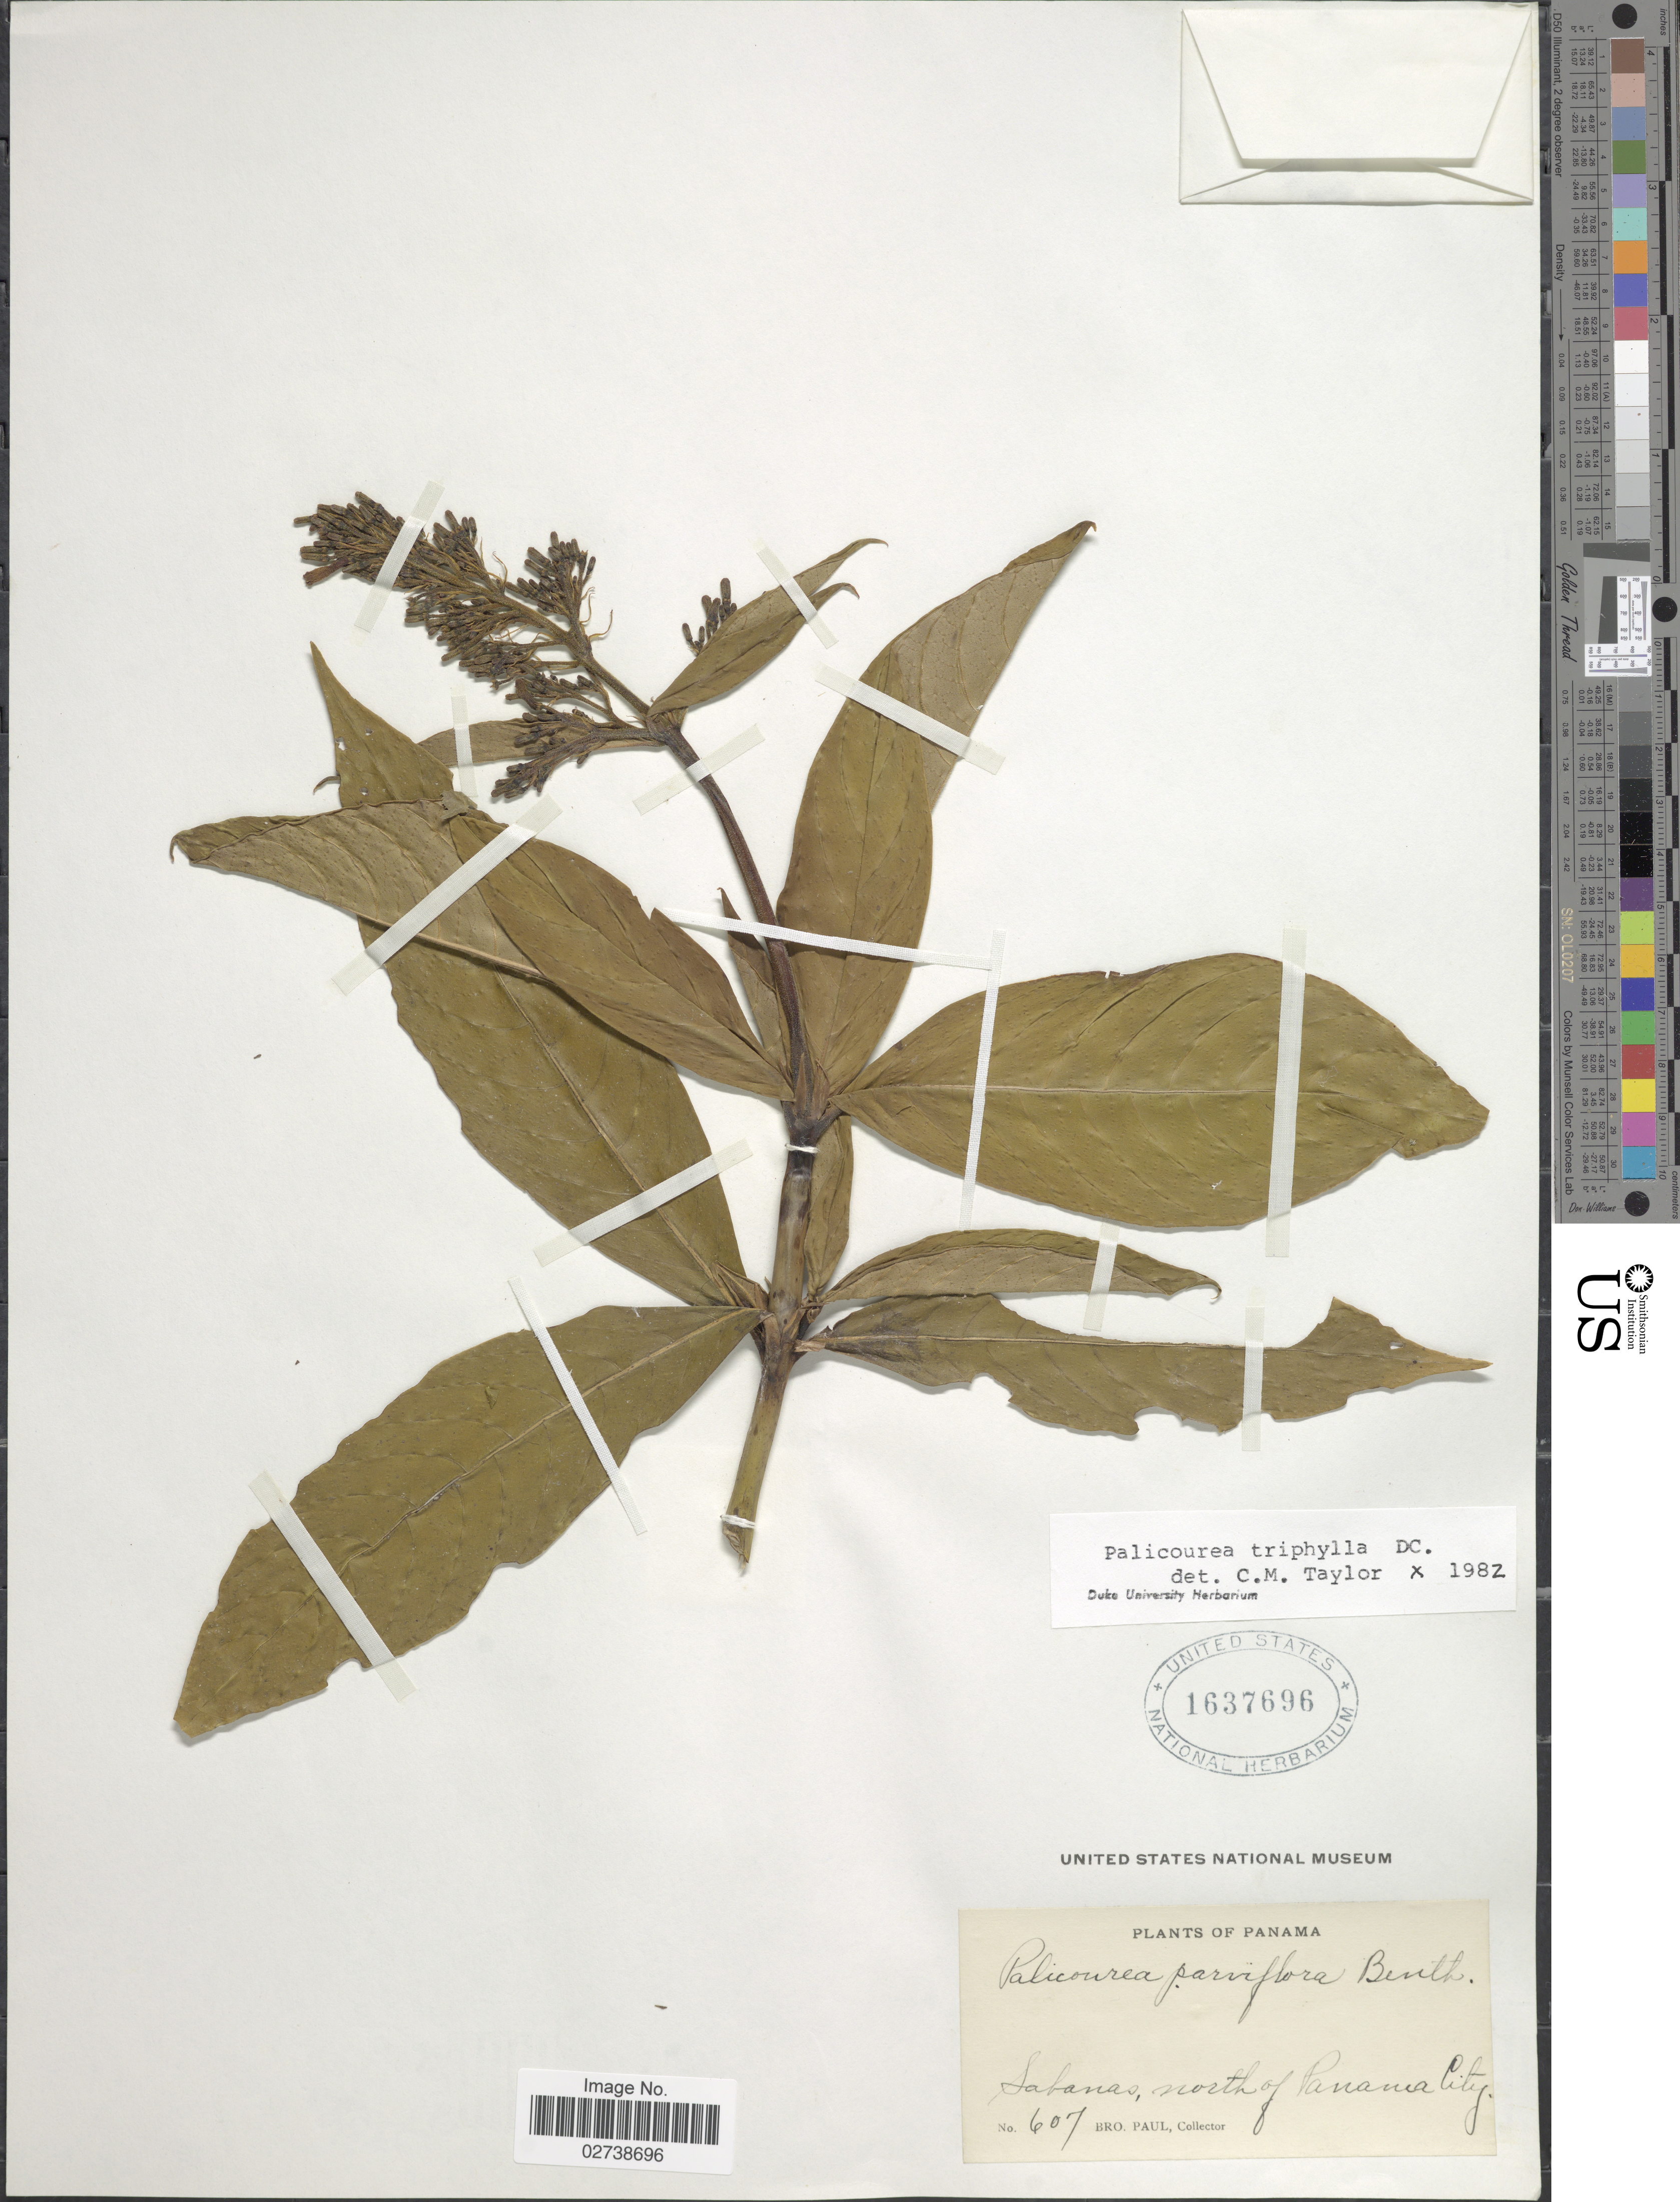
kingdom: Plantae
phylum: Tracheophyta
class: Magnoliopsida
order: Gentianales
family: Rubiaceae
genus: Palicourea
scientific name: Palicourea triphylla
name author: DC.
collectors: B. Paul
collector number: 607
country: Panama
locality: Sabanas, north of Panama City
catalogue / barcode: US 1637696